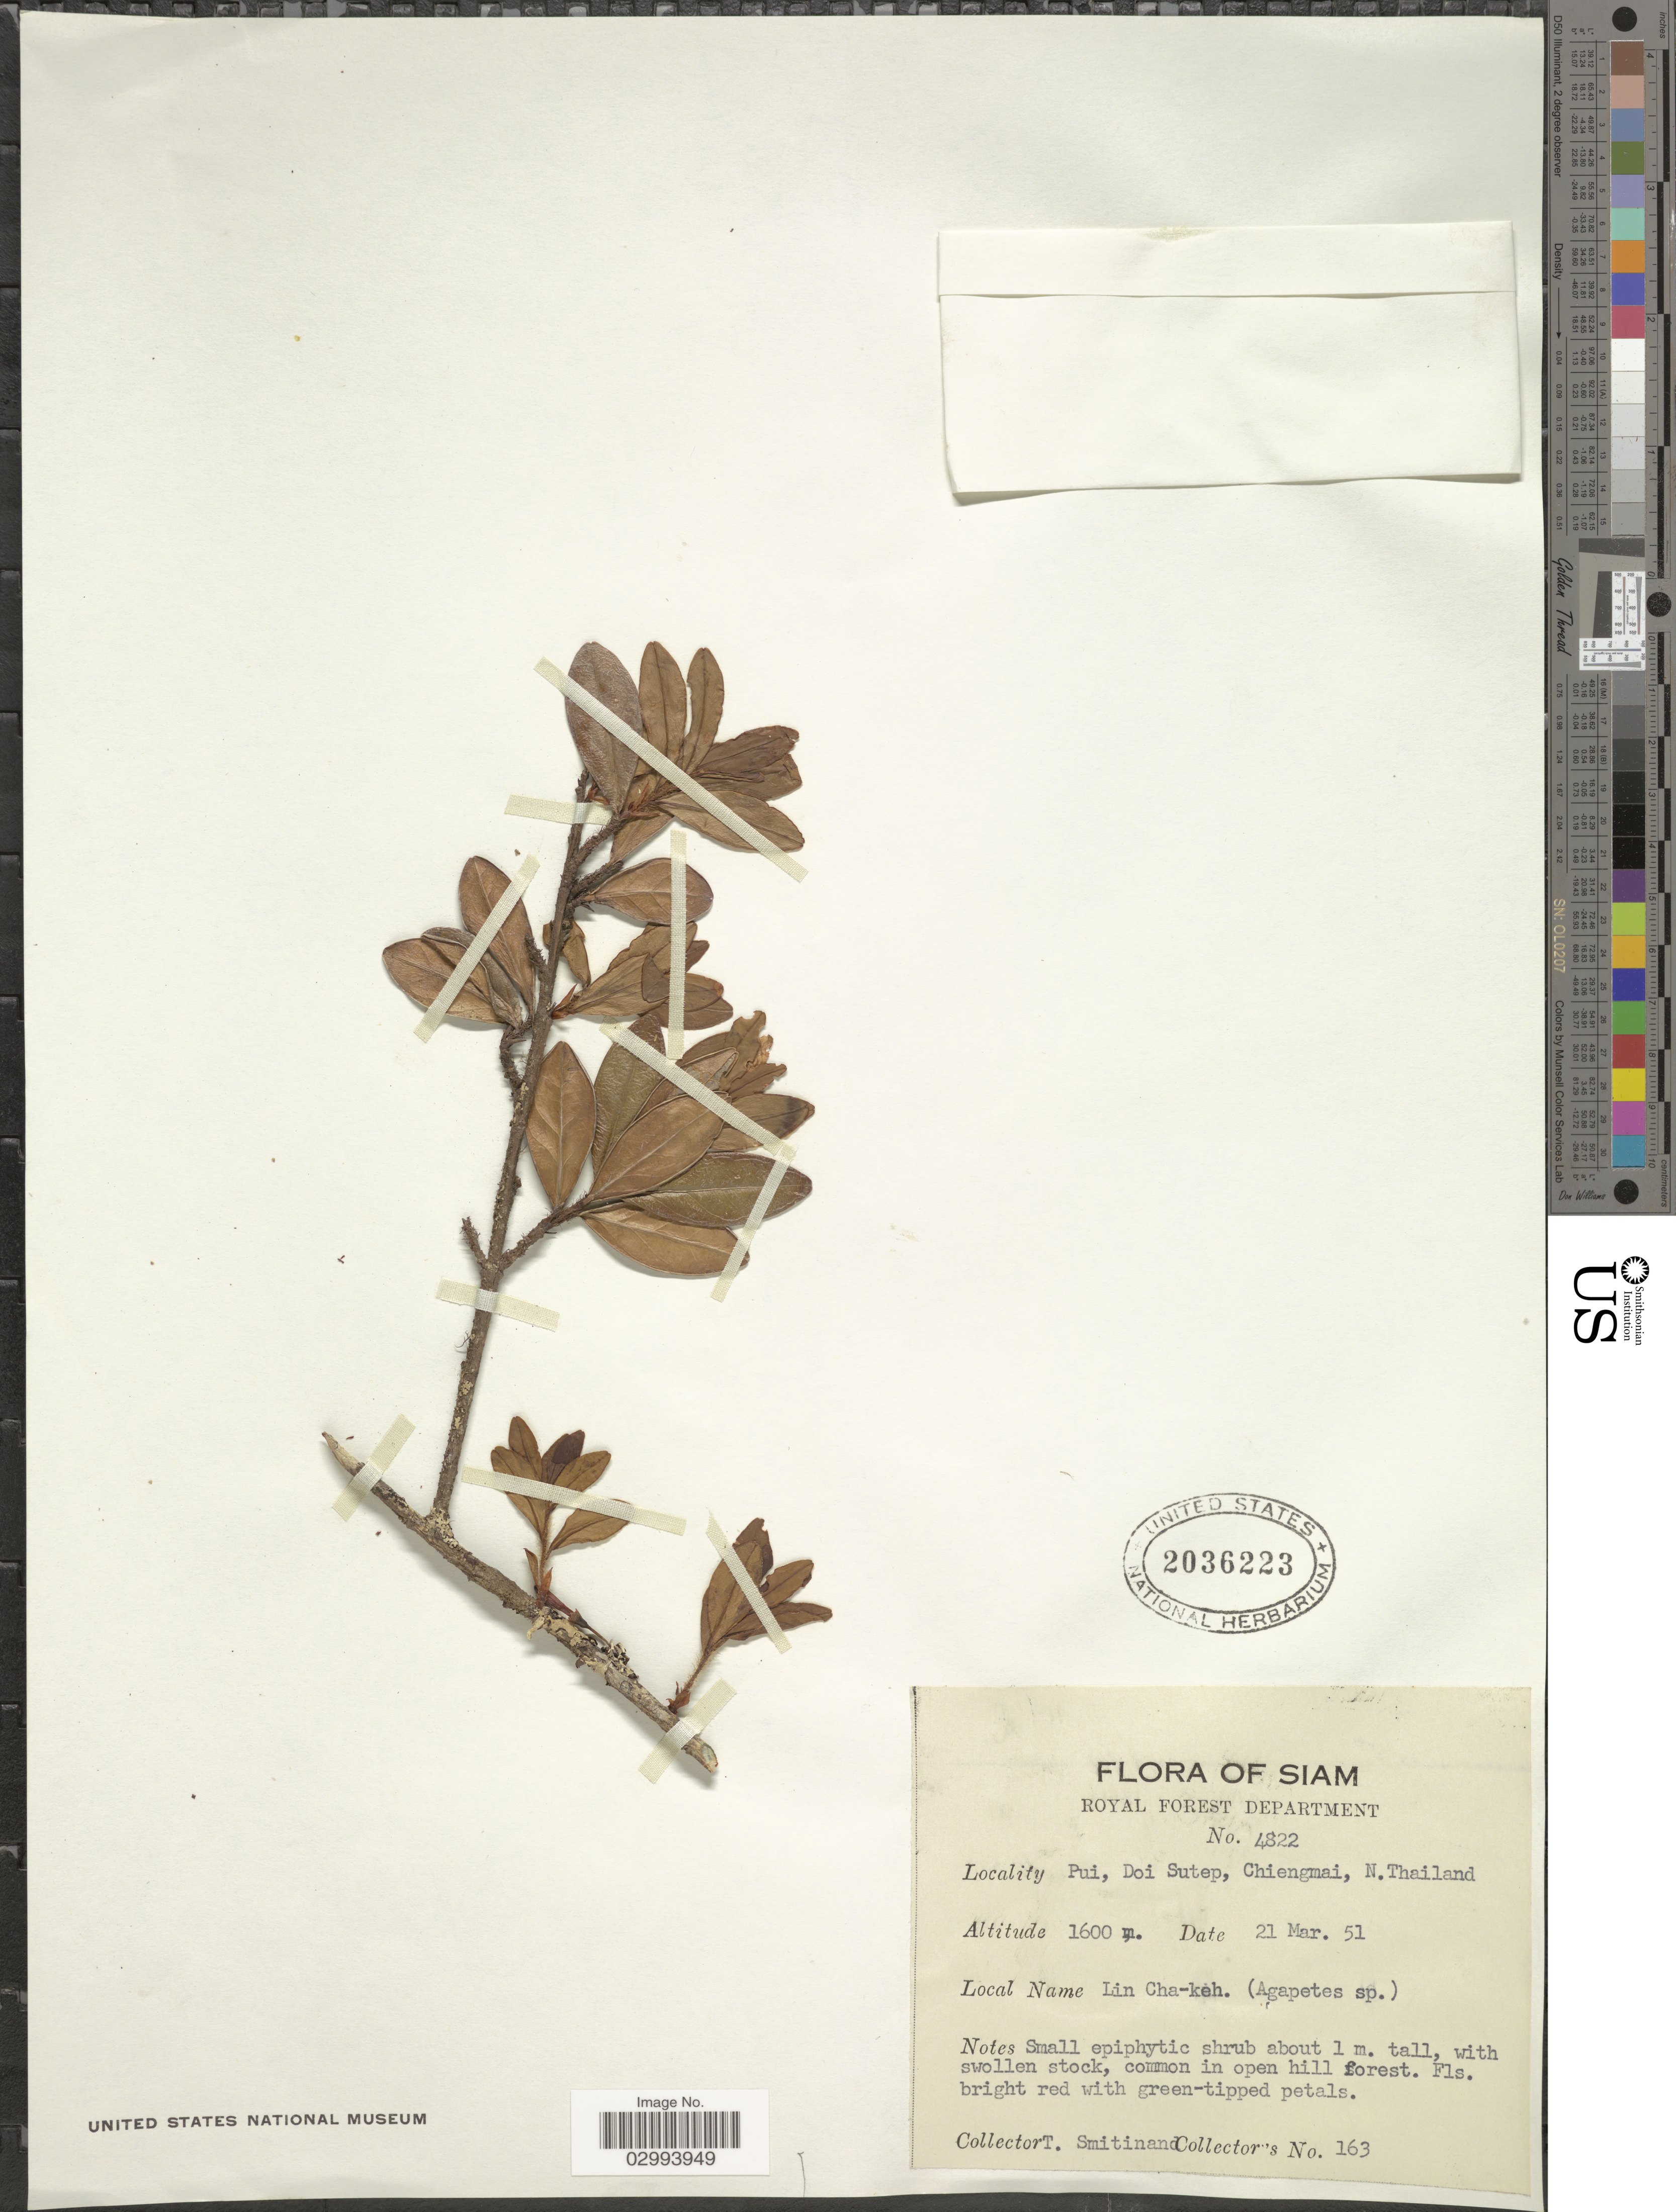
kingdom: Plantae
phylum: Tracheophyta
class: Magnoliopsida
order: Ericales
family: Ericaceae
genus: Agapetes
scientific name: Agapetes sp.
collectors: T. Smitinand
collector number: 163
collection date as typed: Transcribed d/m/y: 21/3/51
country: Thailand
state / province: Chiang Mai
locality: Pui, Doi Sutep, Chiengmai, N. Thailand.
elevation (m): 1600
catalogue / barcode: US 2036223